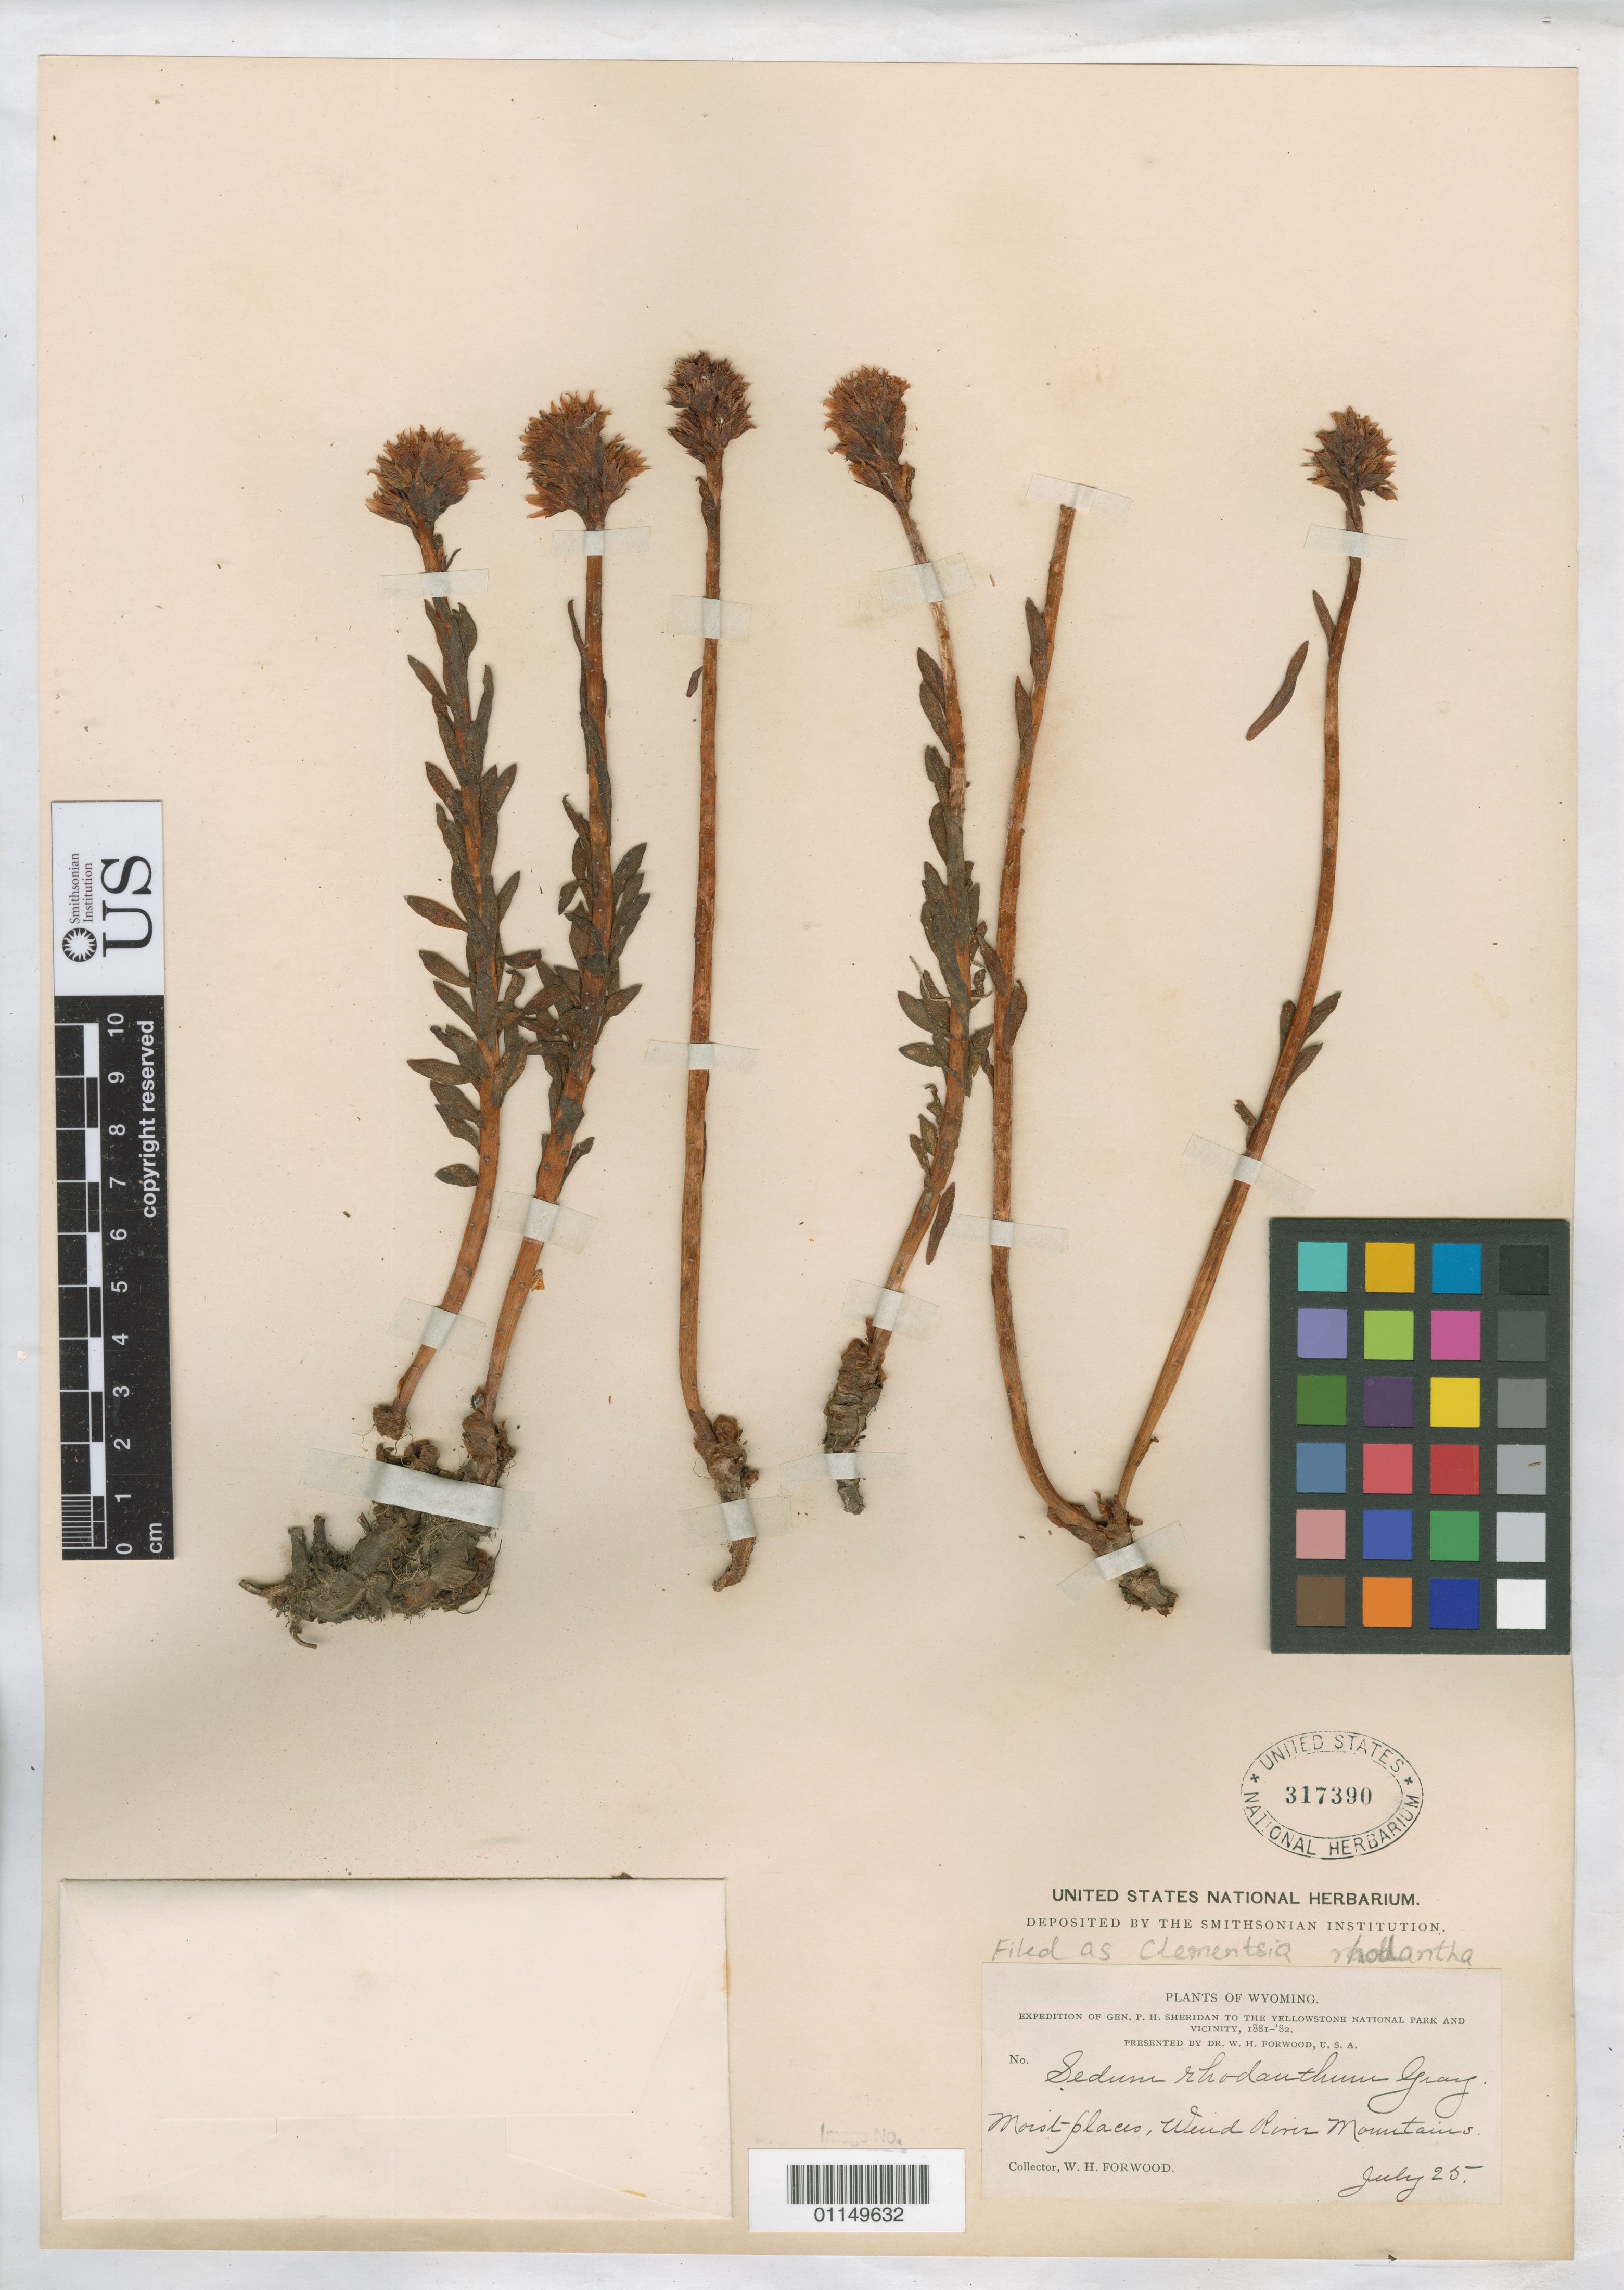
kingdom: Plantae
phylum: Tracheophyta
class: Magnoliopsida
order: Saxifragales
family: Crassulaceae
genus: Rhodiola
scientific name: Rhodiola rhodantha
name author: (A. Gray) H. Jacobsen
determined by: Strong, Mark T., (BOT), Smithsonian Institution - National Museum of Natural History (UNITED STATES)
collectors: W. Forwood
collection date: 1881-07-25/1882-07-25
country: United States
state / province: Wyoming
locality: Wind River Mts.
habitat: Moist places.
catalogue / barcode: US 317390